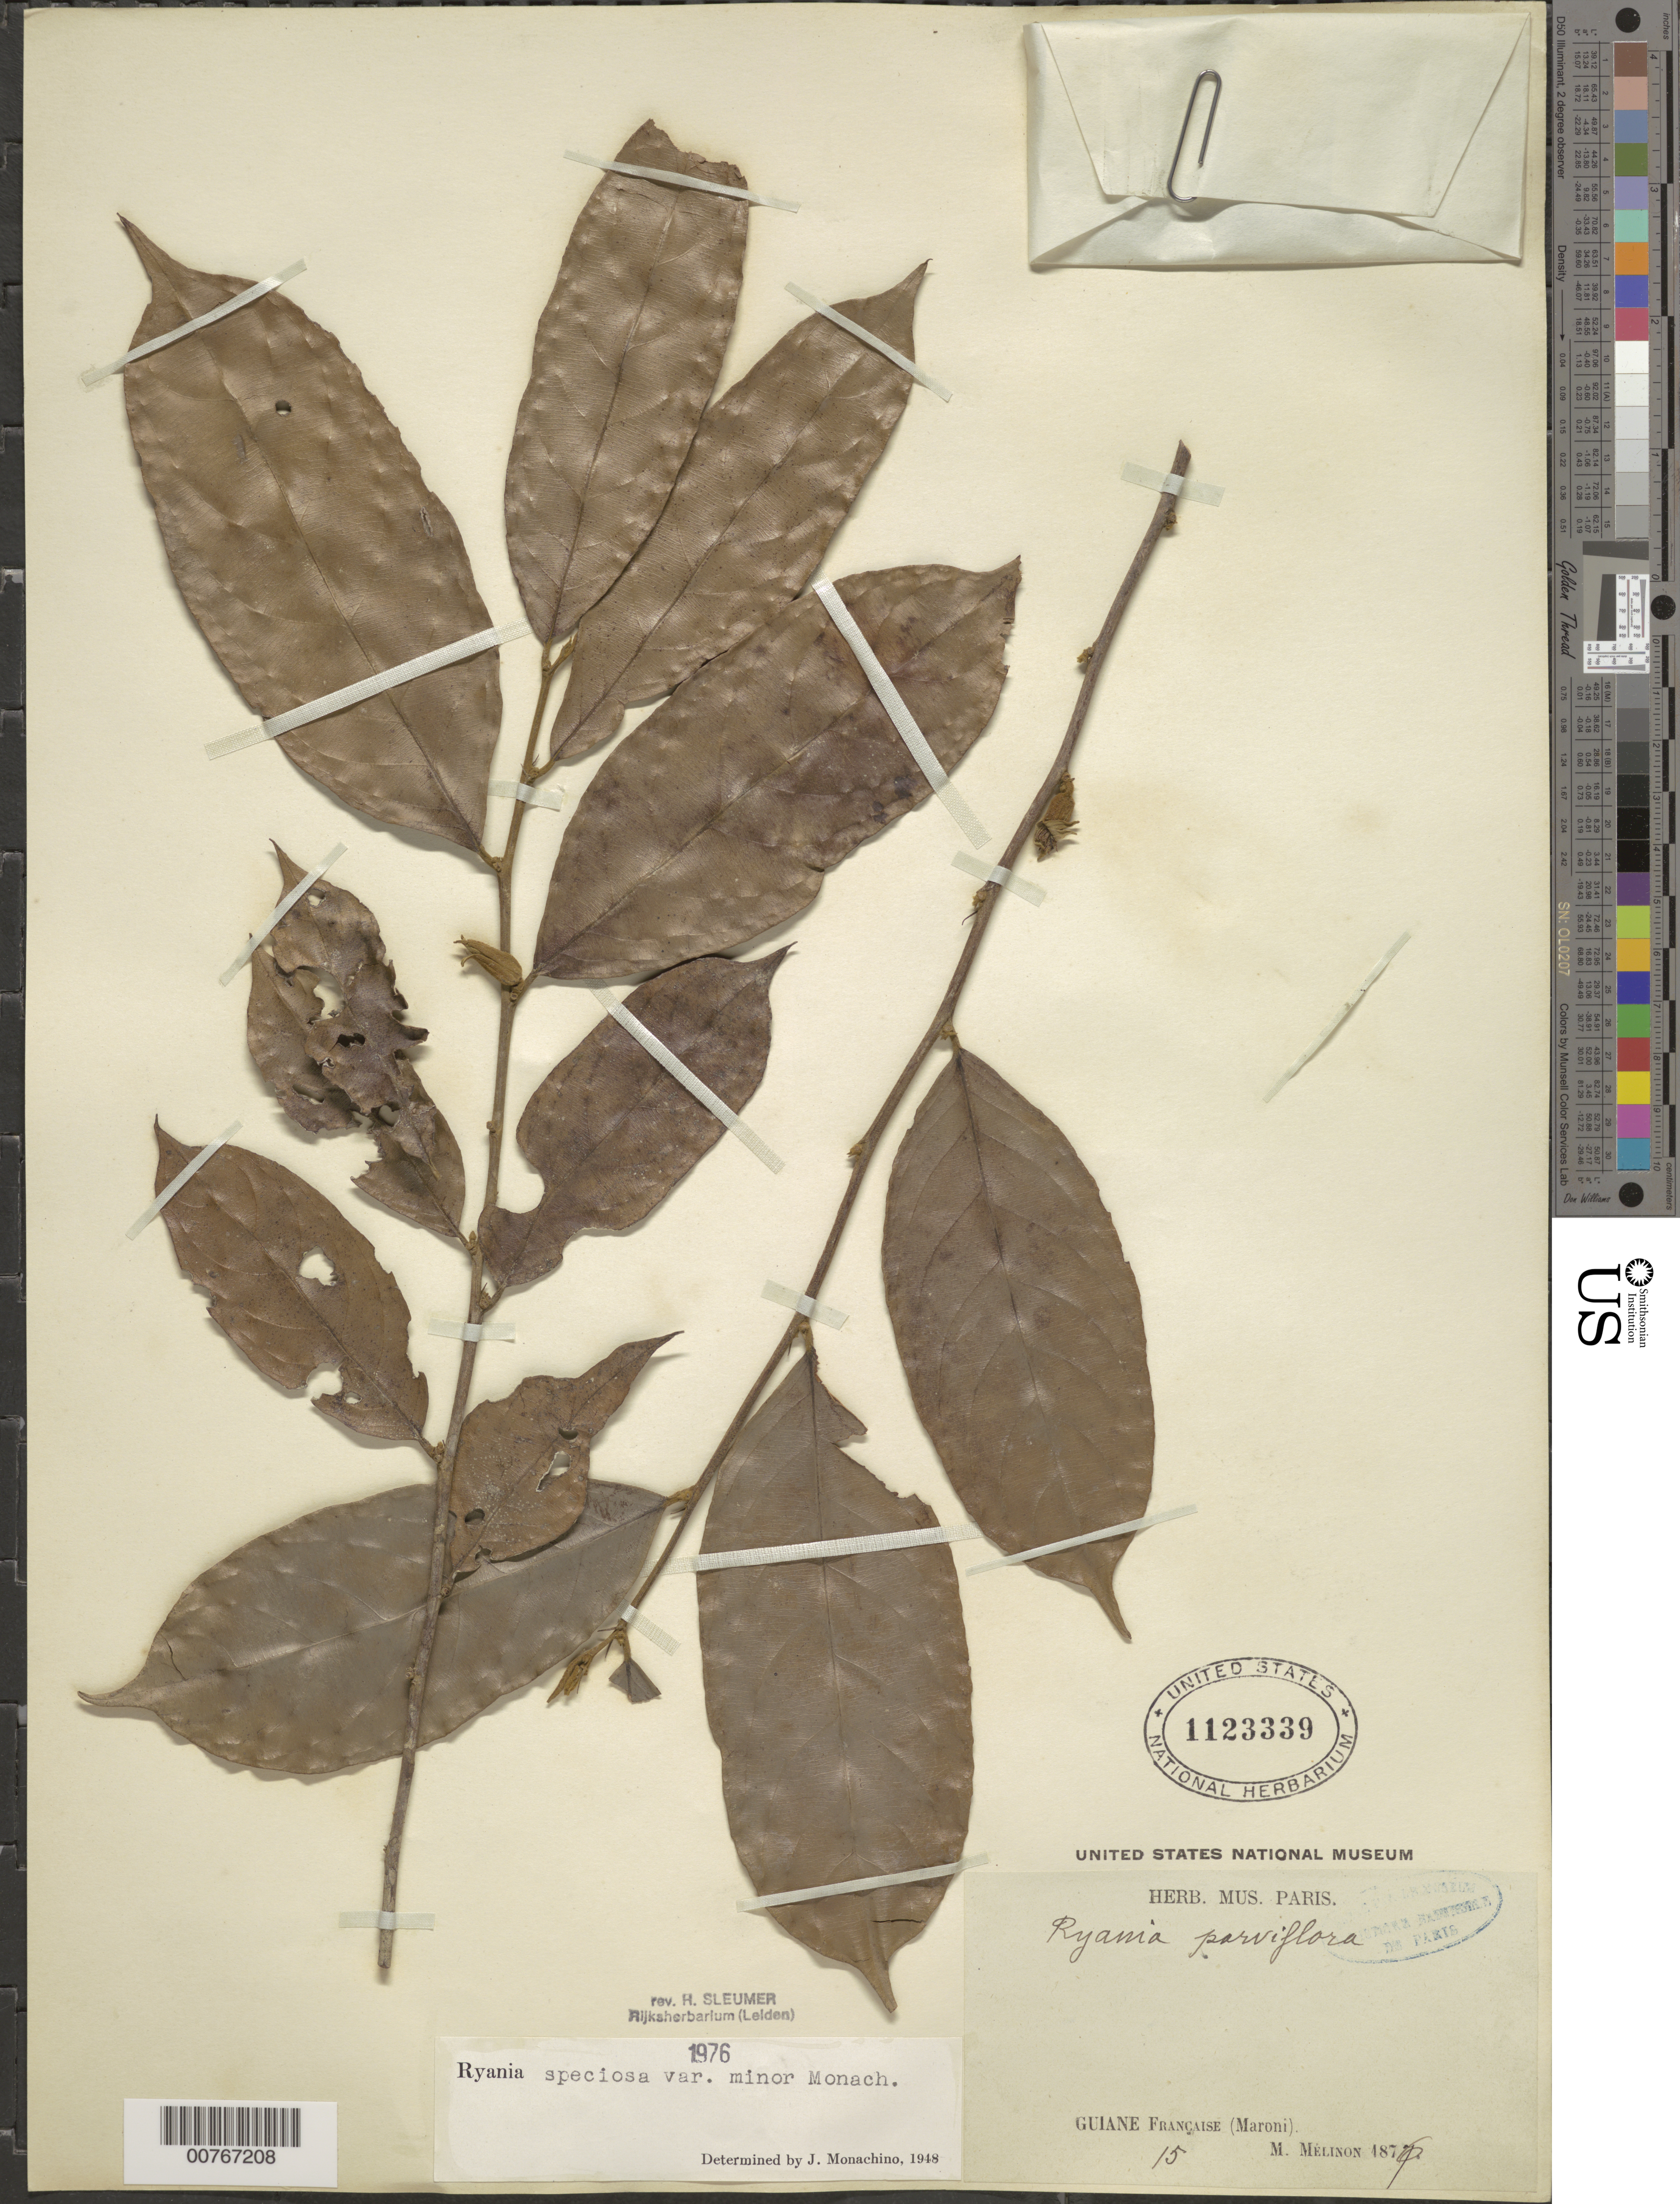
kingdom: Plantae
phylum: Tracheophyta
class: Magnoliopsida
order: Malpighiales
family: Salicaceae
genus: Ryania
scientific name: Ryania speciosa var. minor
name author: Monach.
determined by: Monachino, J. V.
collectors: E. Mélinon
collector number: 15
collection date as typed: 1876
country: French Guiana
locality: Maroni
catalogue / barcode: US 1123339